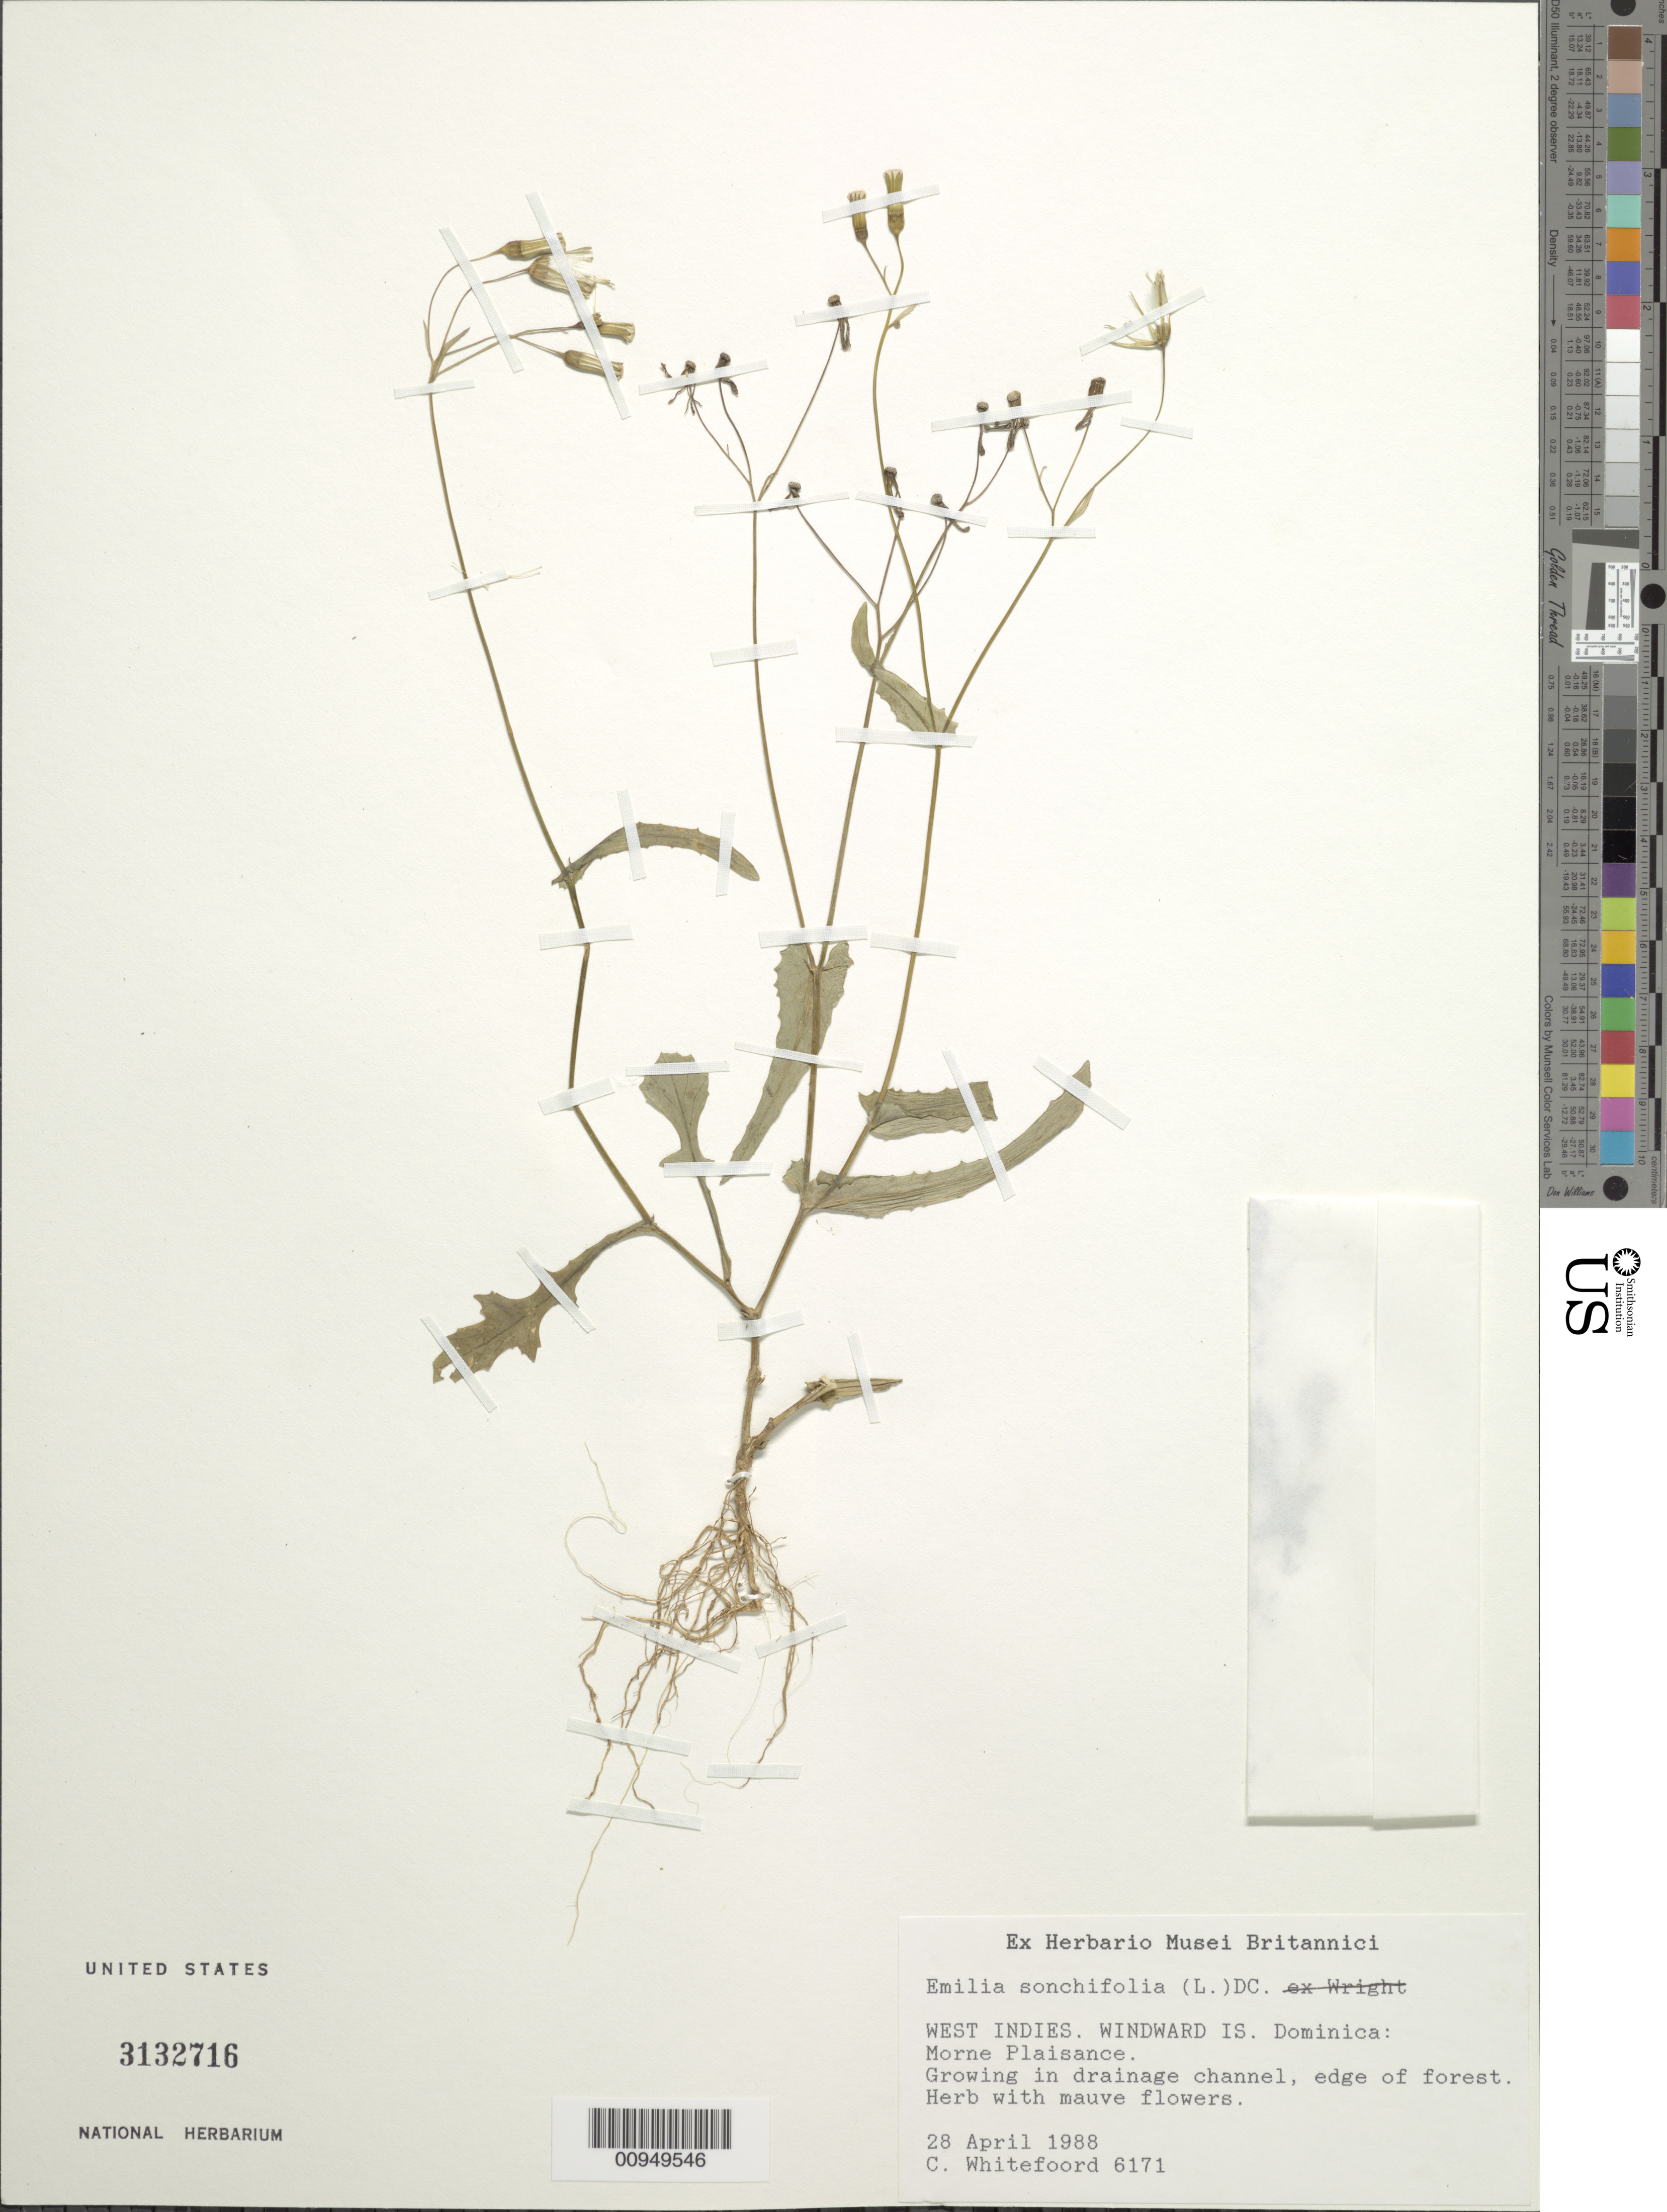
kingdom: Plantae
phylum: Tracheophyta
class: Magnoliopsida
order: Asterales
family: Asteraceae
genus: Emilia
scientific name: Emilia sonchifolia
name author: (L.) DC.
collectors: C. Whitefoord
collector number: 6171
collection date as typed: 28 Apr 1988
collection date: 1988-04-28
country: Dominica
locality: Morne Plaisance, edge of forest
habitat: Growing in drainage channel, edge of forest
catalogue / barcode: US 3132716